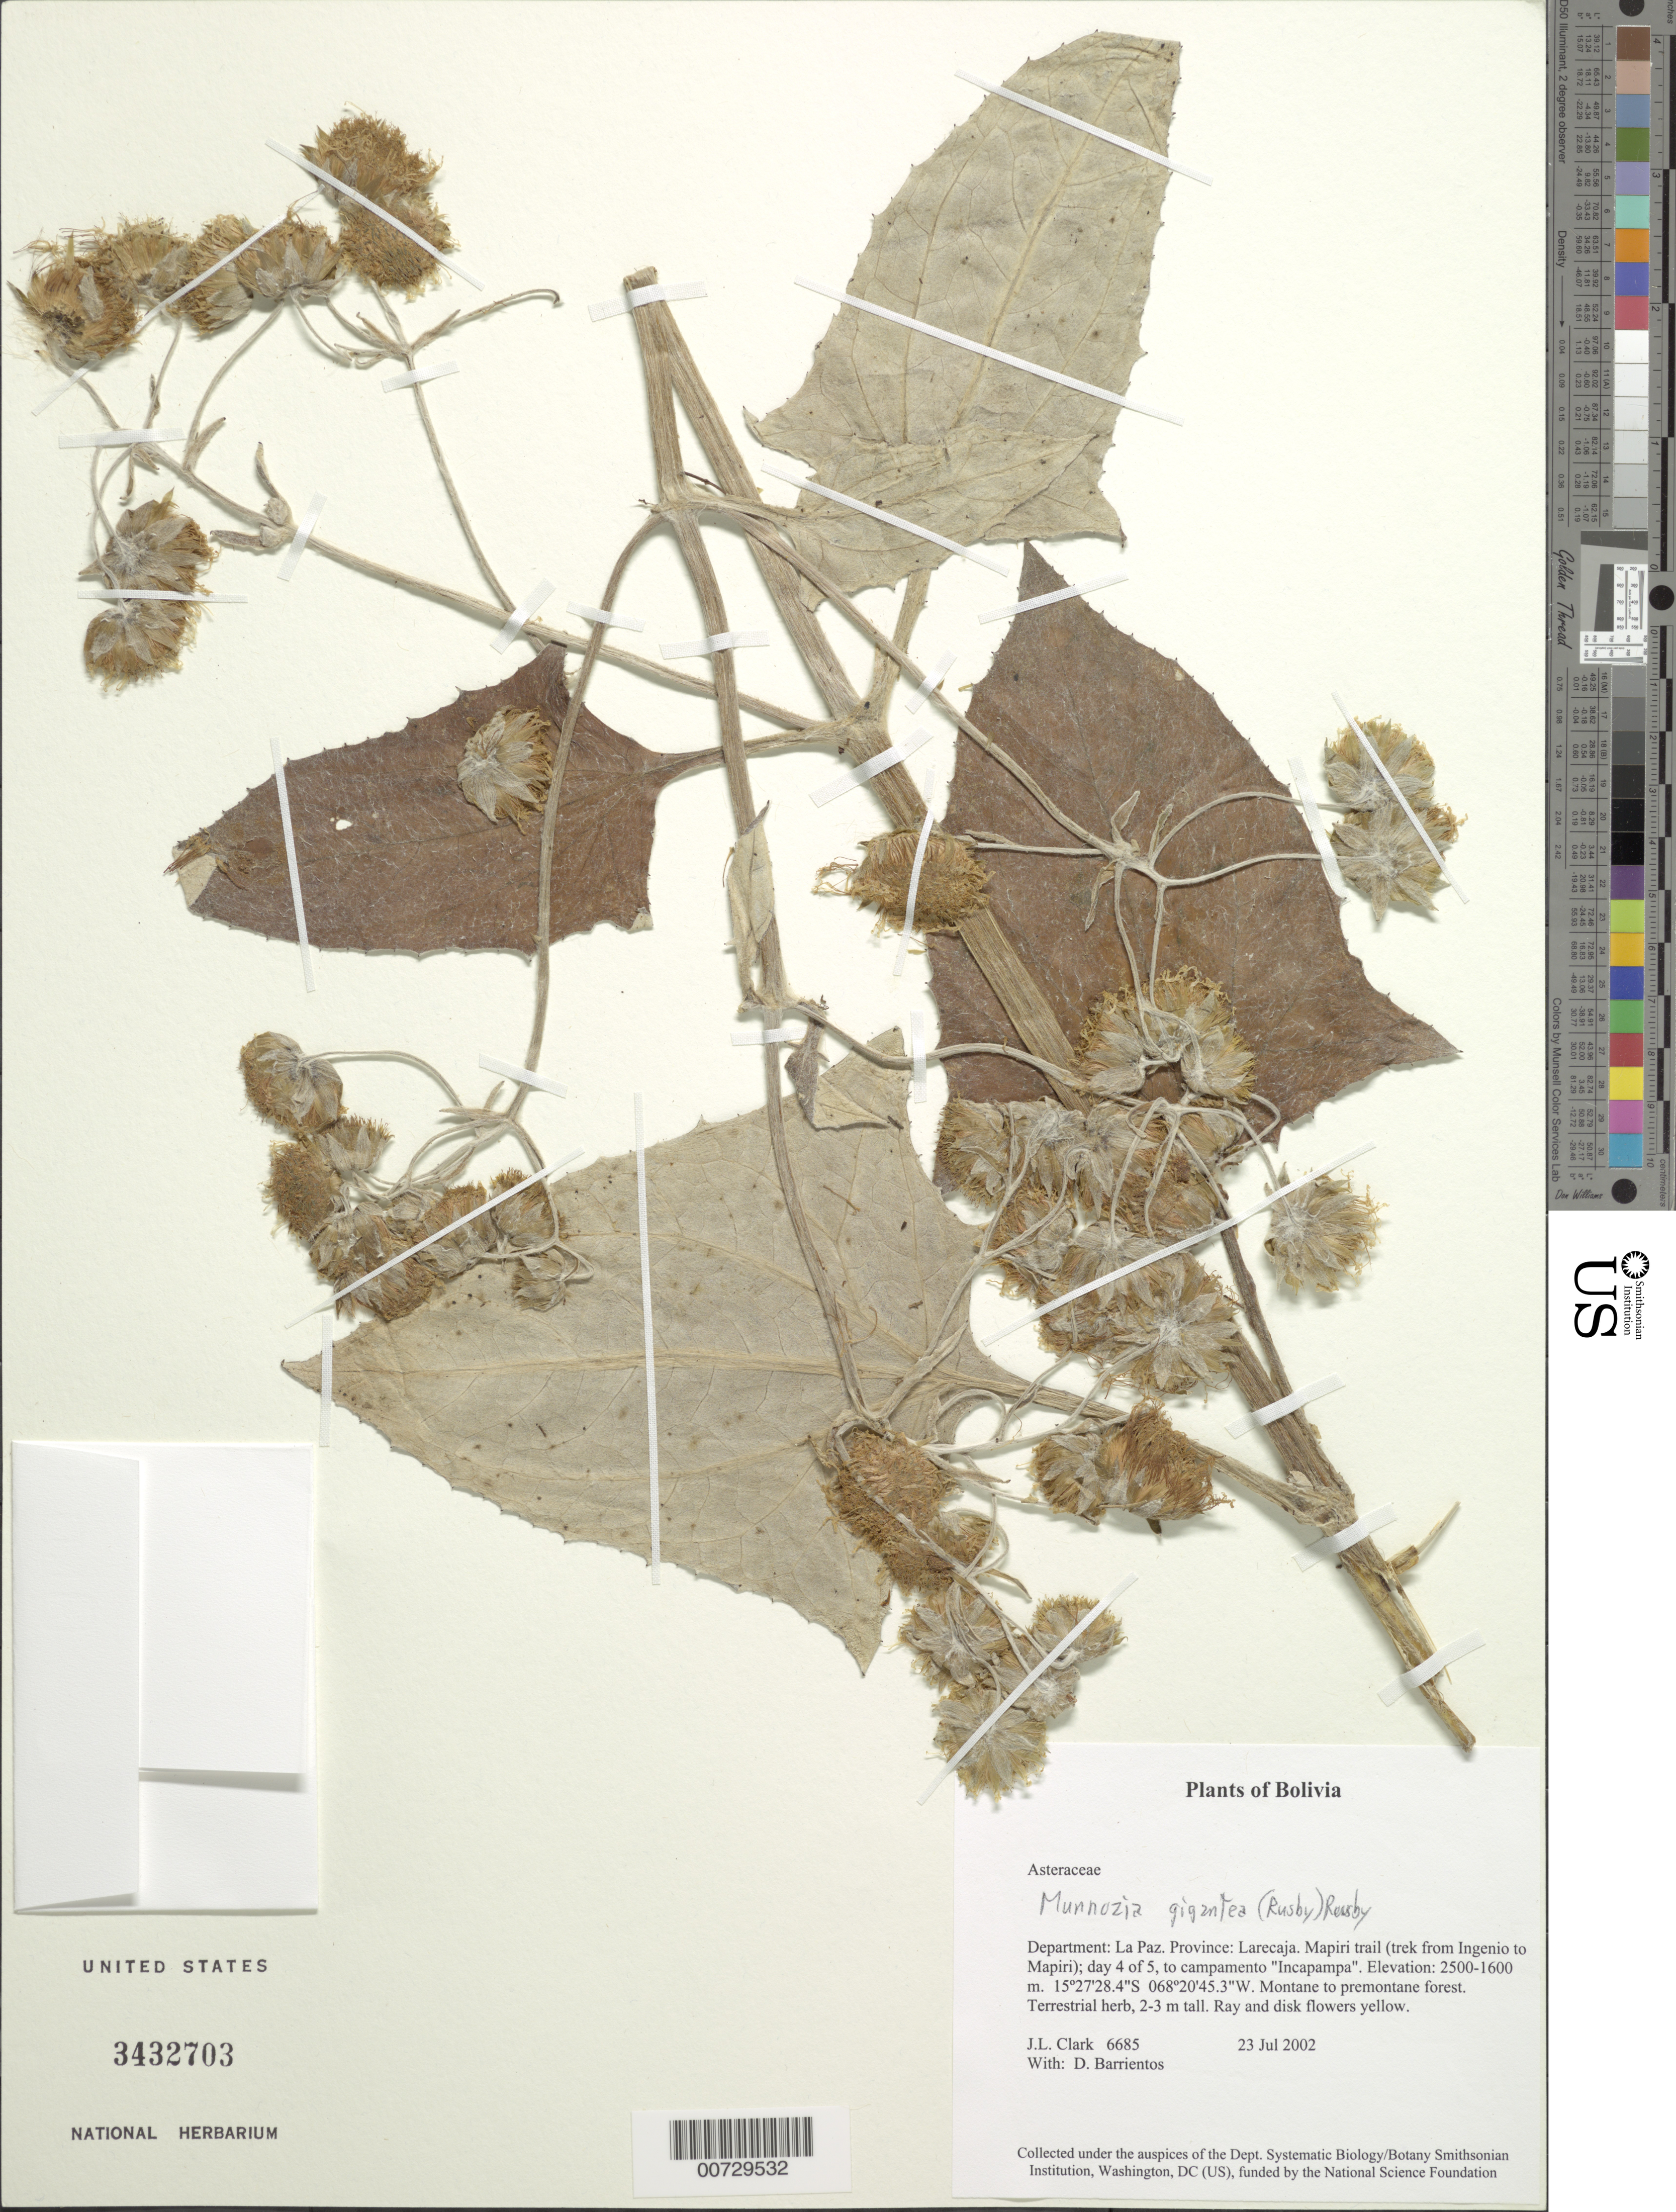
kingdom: Plantae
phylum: Tracheophyta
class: Magnoliopsida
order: Asterales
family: Asteraceae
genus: Munnozia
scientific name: Munnozia gigantea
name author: (Rusby) Rusby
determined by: Robinson, Harold E., (US)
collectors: J. L. Clark & D. Barrientos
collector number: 06685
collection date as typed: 23 Jul 2002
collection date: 2002-07-23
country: Bolivia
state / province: La Paz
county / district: Larecaja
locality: Mapiri trail (trek from Ingenio to Mapiri); day 4 of 5, to campamento "Incapampa"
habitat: Montane to premontane forest.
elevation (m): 2500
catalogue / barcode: US 3432703